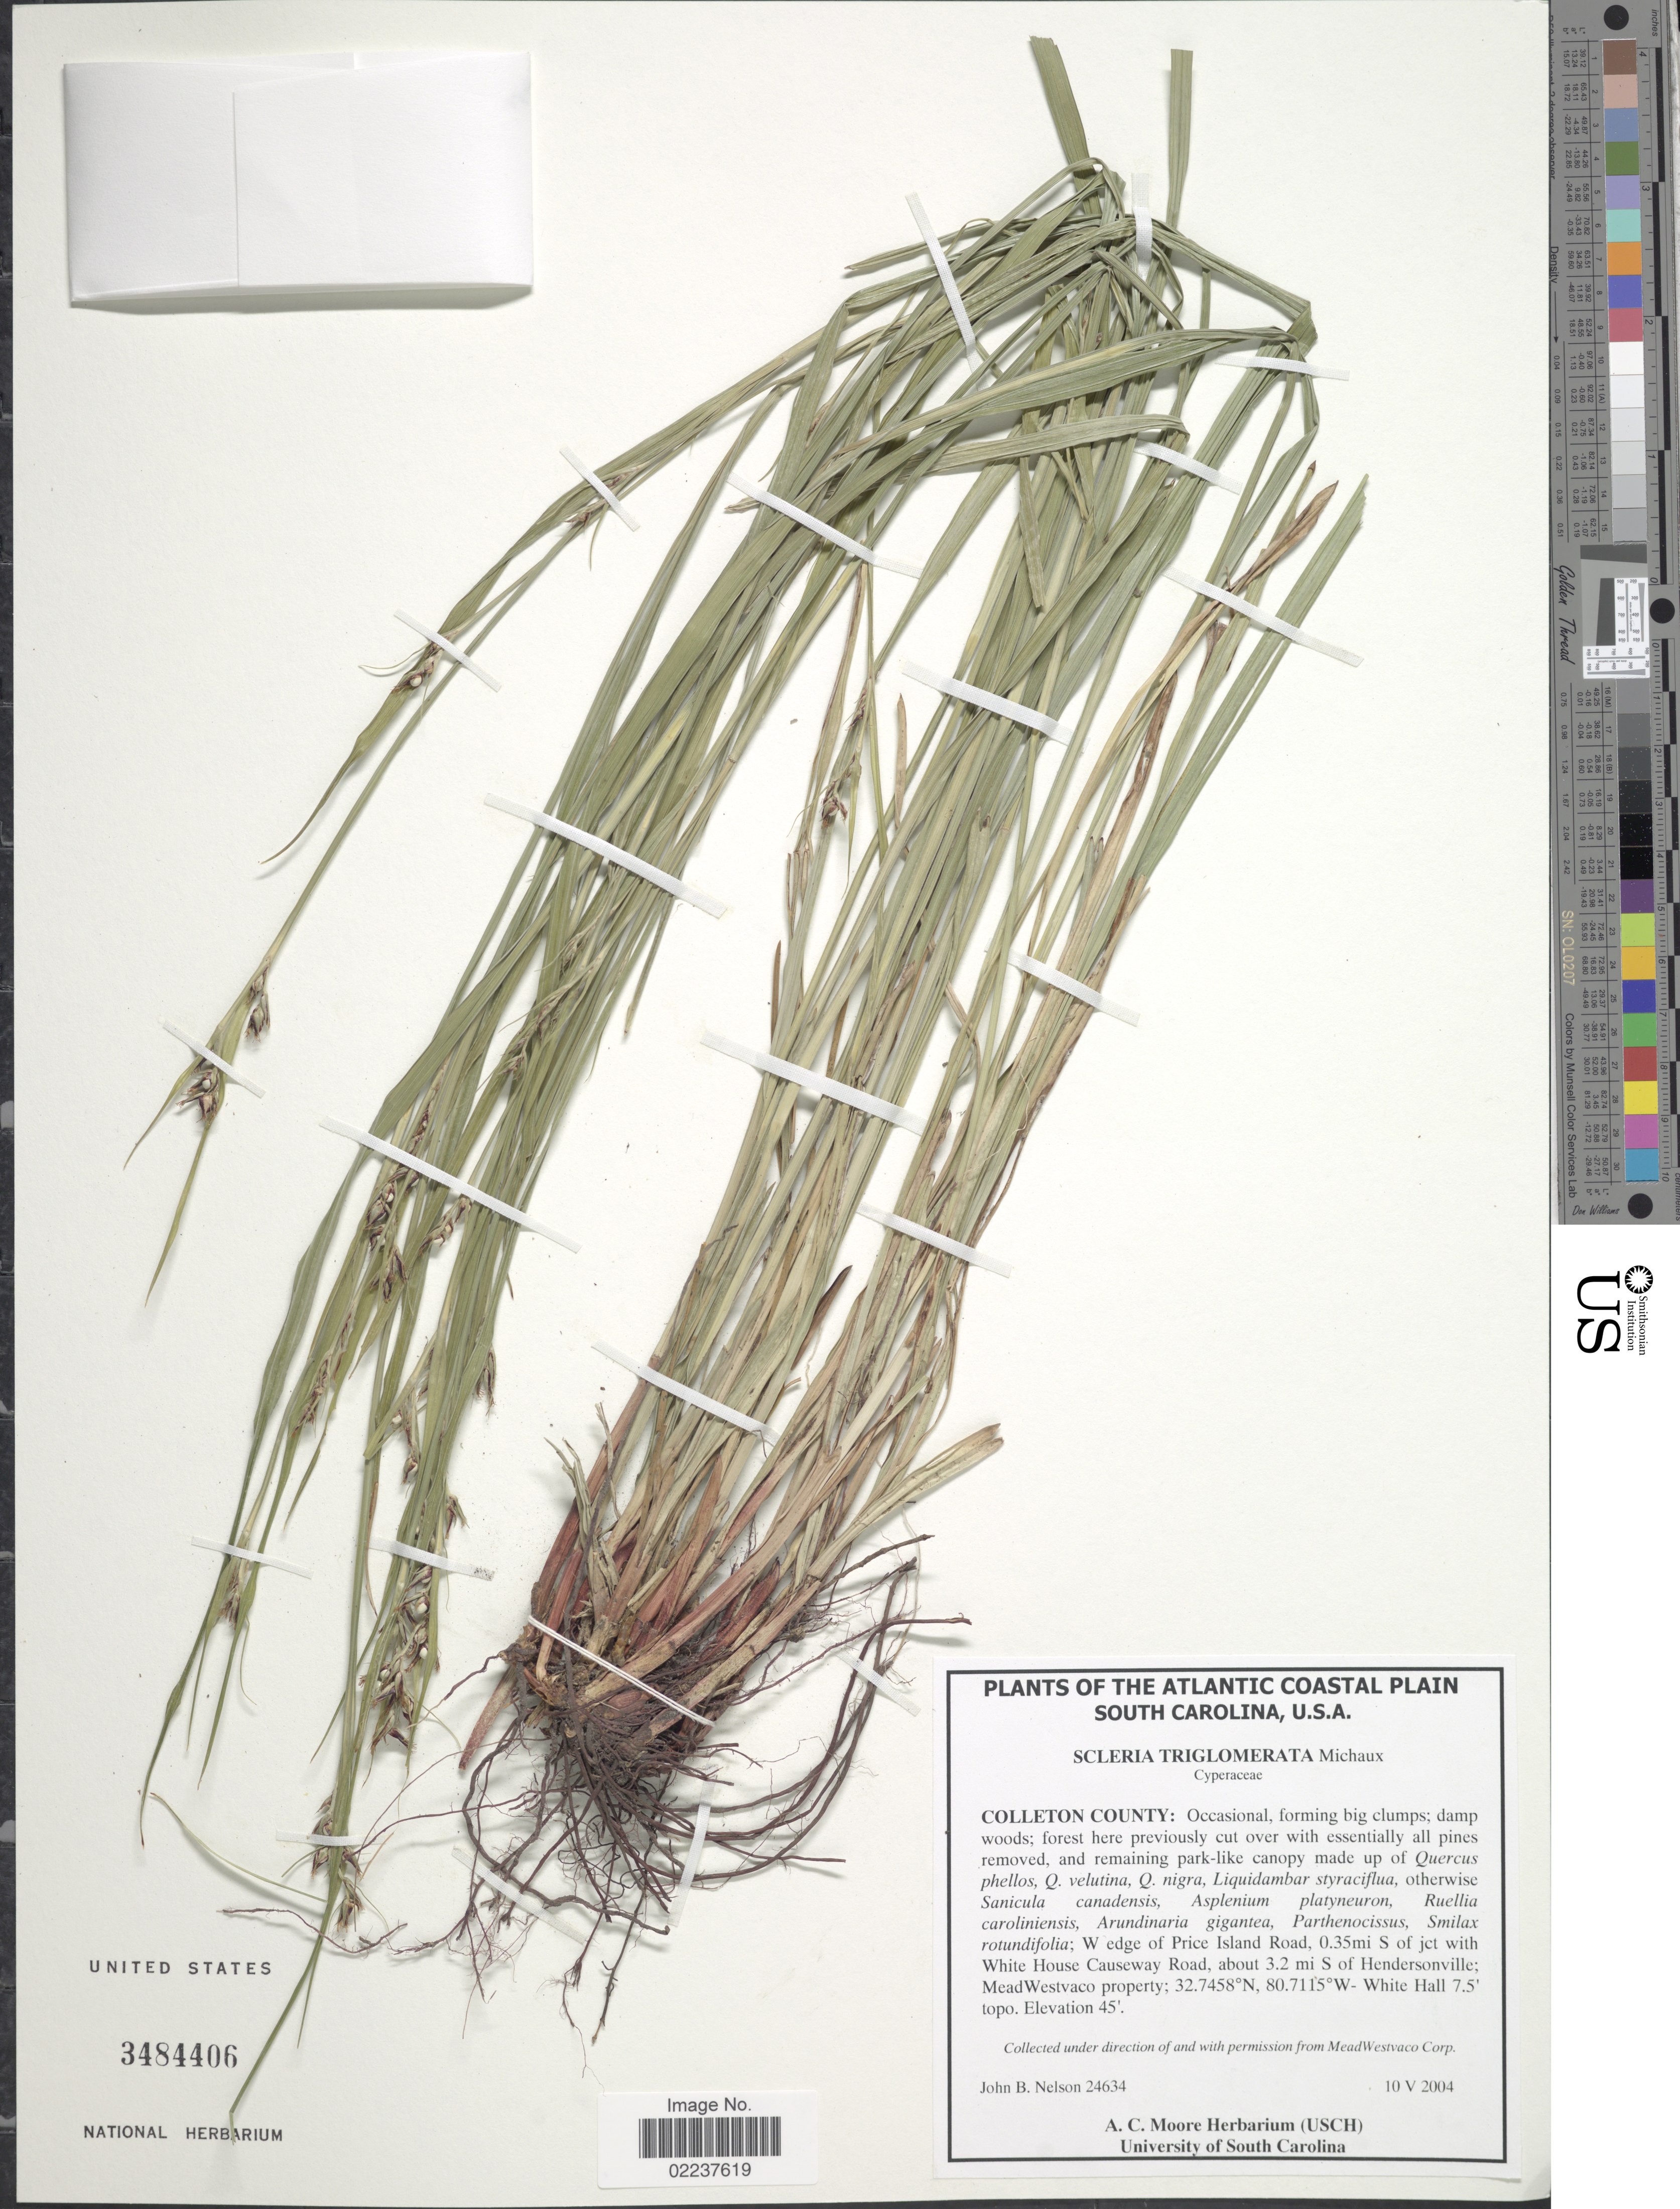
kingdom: Plantae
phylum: Tracheophyta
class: Liliopsida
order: Poales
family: Cyperaceae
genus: Scleria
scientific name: Scleria triglomerata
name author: Michx.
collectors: J. B. Nelson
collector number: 24634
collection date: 2004-05-10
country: United States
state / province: South Carolina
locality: The Atlantic Coastal Plain, Colleton County: W edge of Price Island Road, 0.35 mi. S of jct with White House Causeway Road, about 3.2 mi S of Hendersonville; MeadWestvaco property, White Hall 7.5' topo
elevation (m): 14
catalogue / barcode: US 3484406